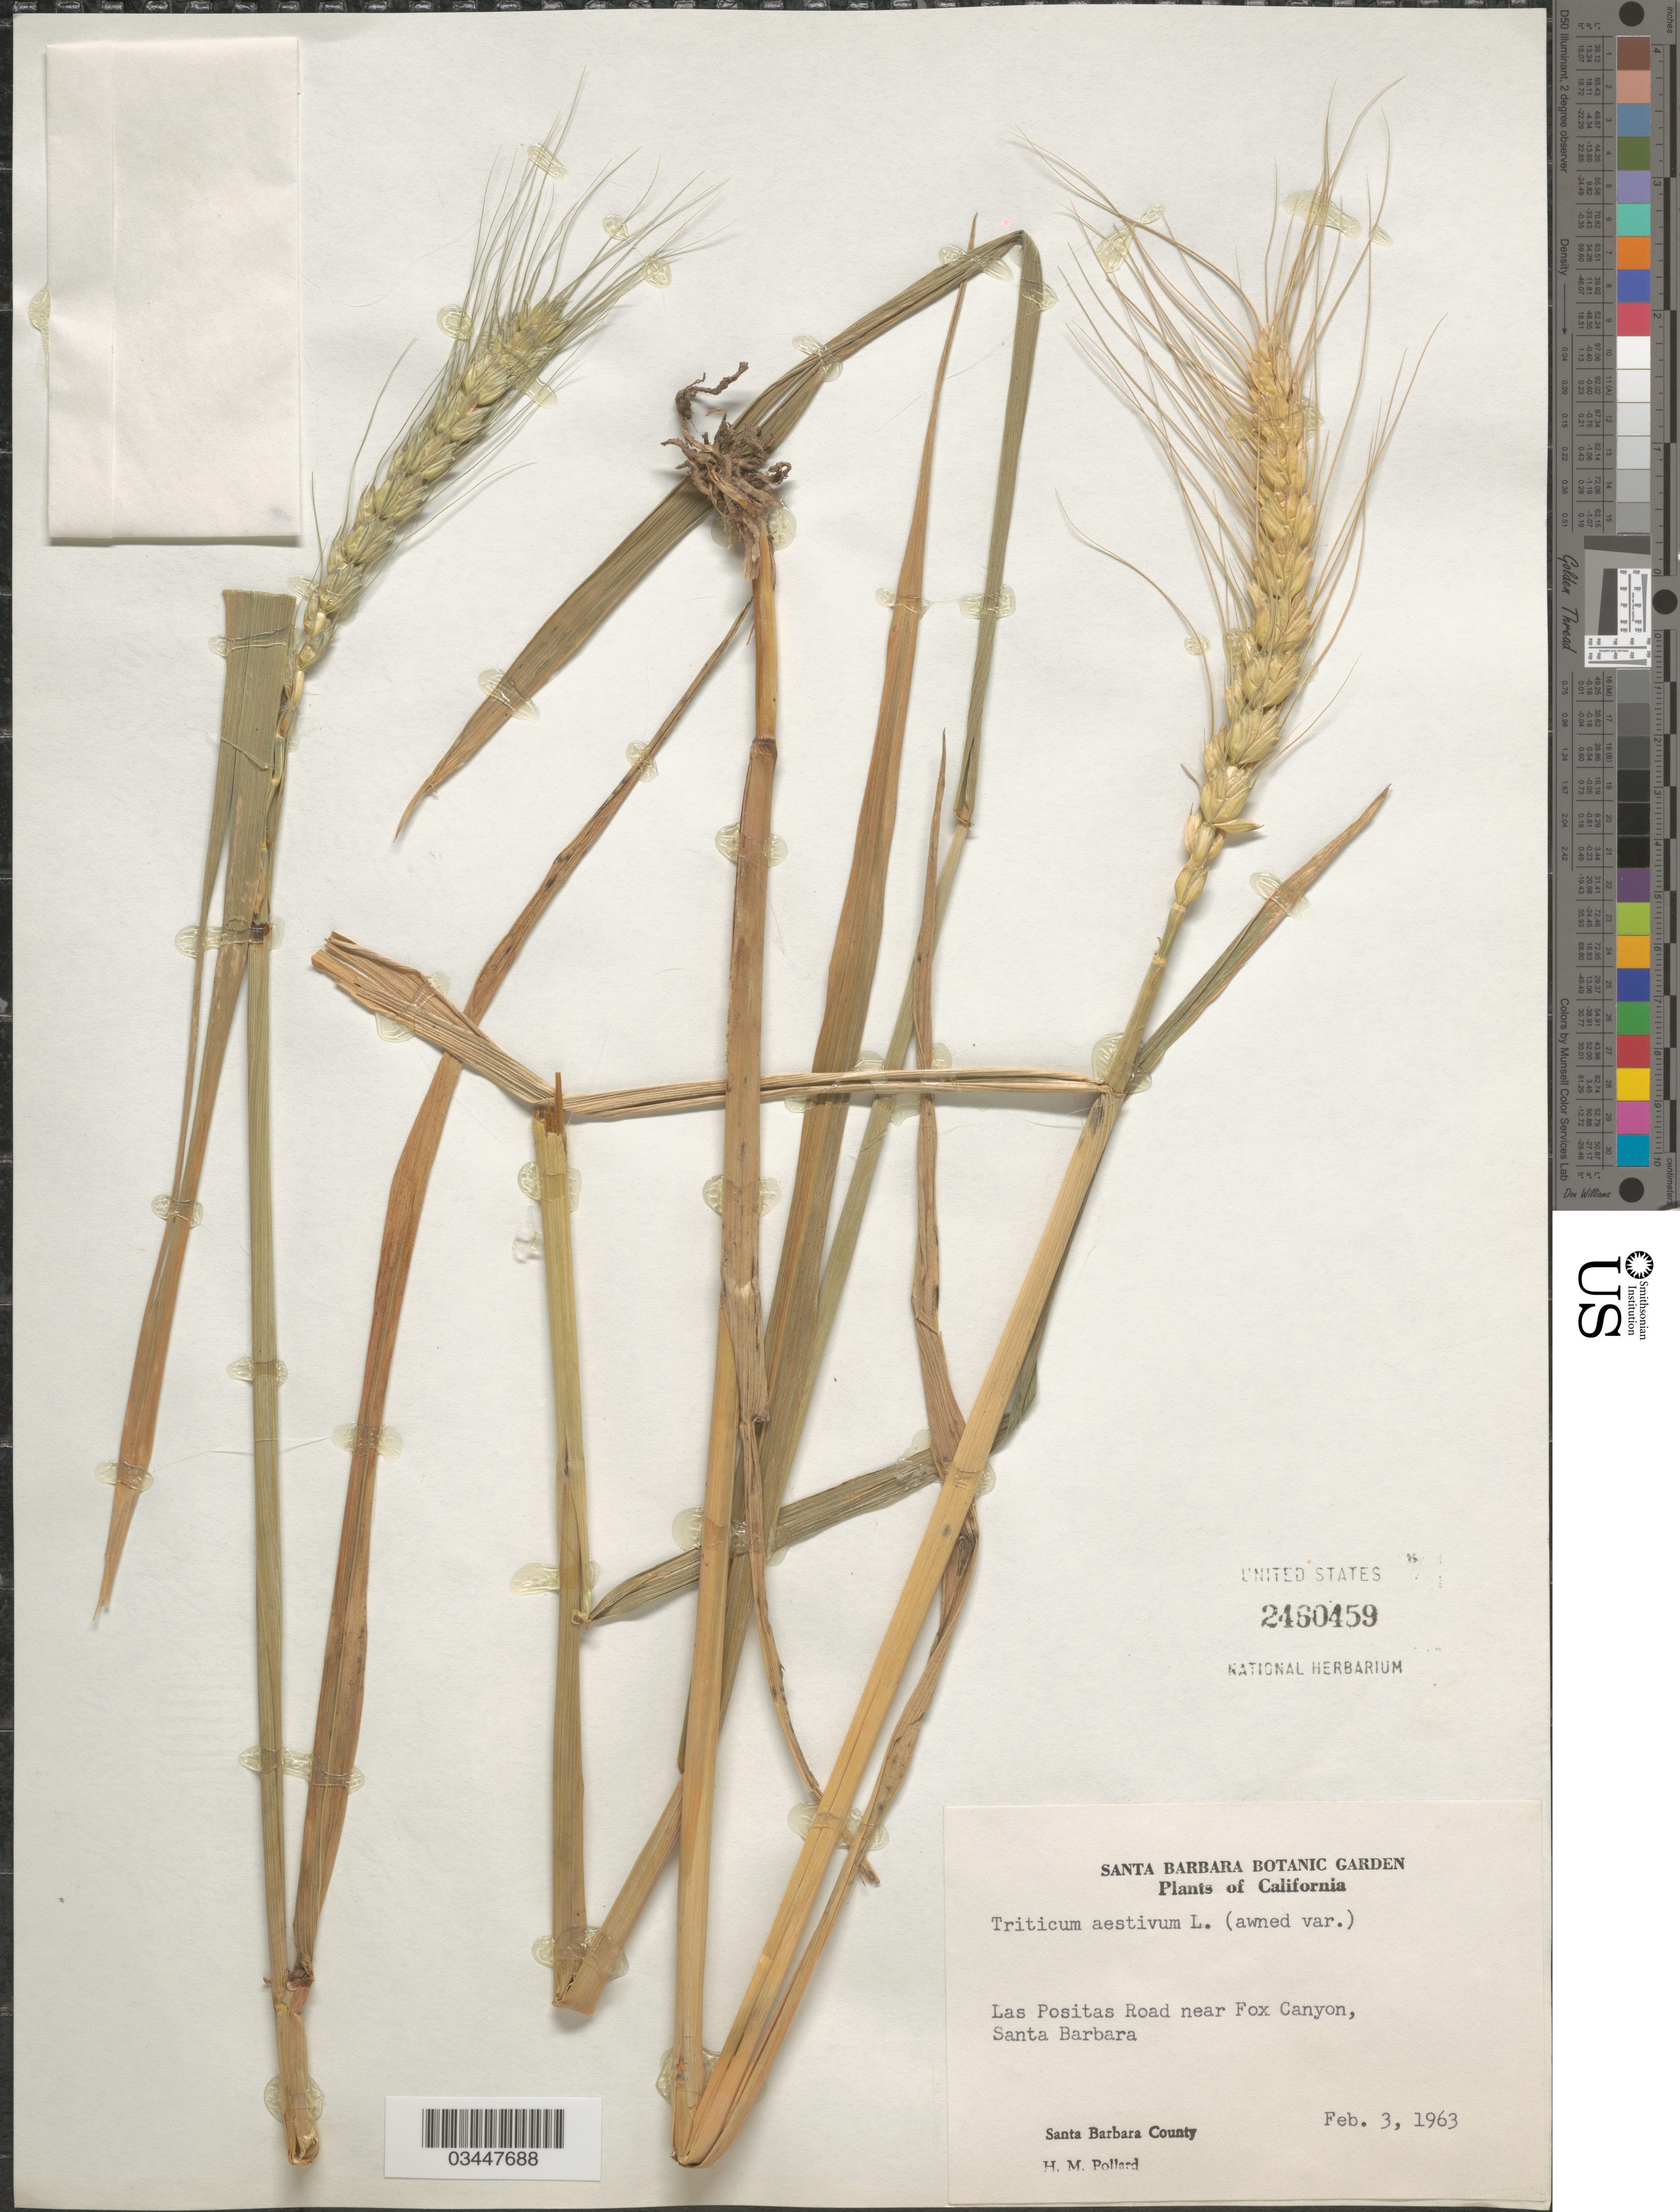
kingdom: Plantae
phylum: Tracheophyta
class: Liliopsida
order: Poales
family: Poaceae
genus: Triticum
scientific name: Triticum aestivum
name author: L.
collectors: H. M. Pollard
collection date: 1963-02-03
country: United States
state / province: California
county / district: Santa Barbara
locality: Las Positas Road near Fox Canyon, Santa Barbara. Santa Barbara County.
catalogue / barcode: US 2460459